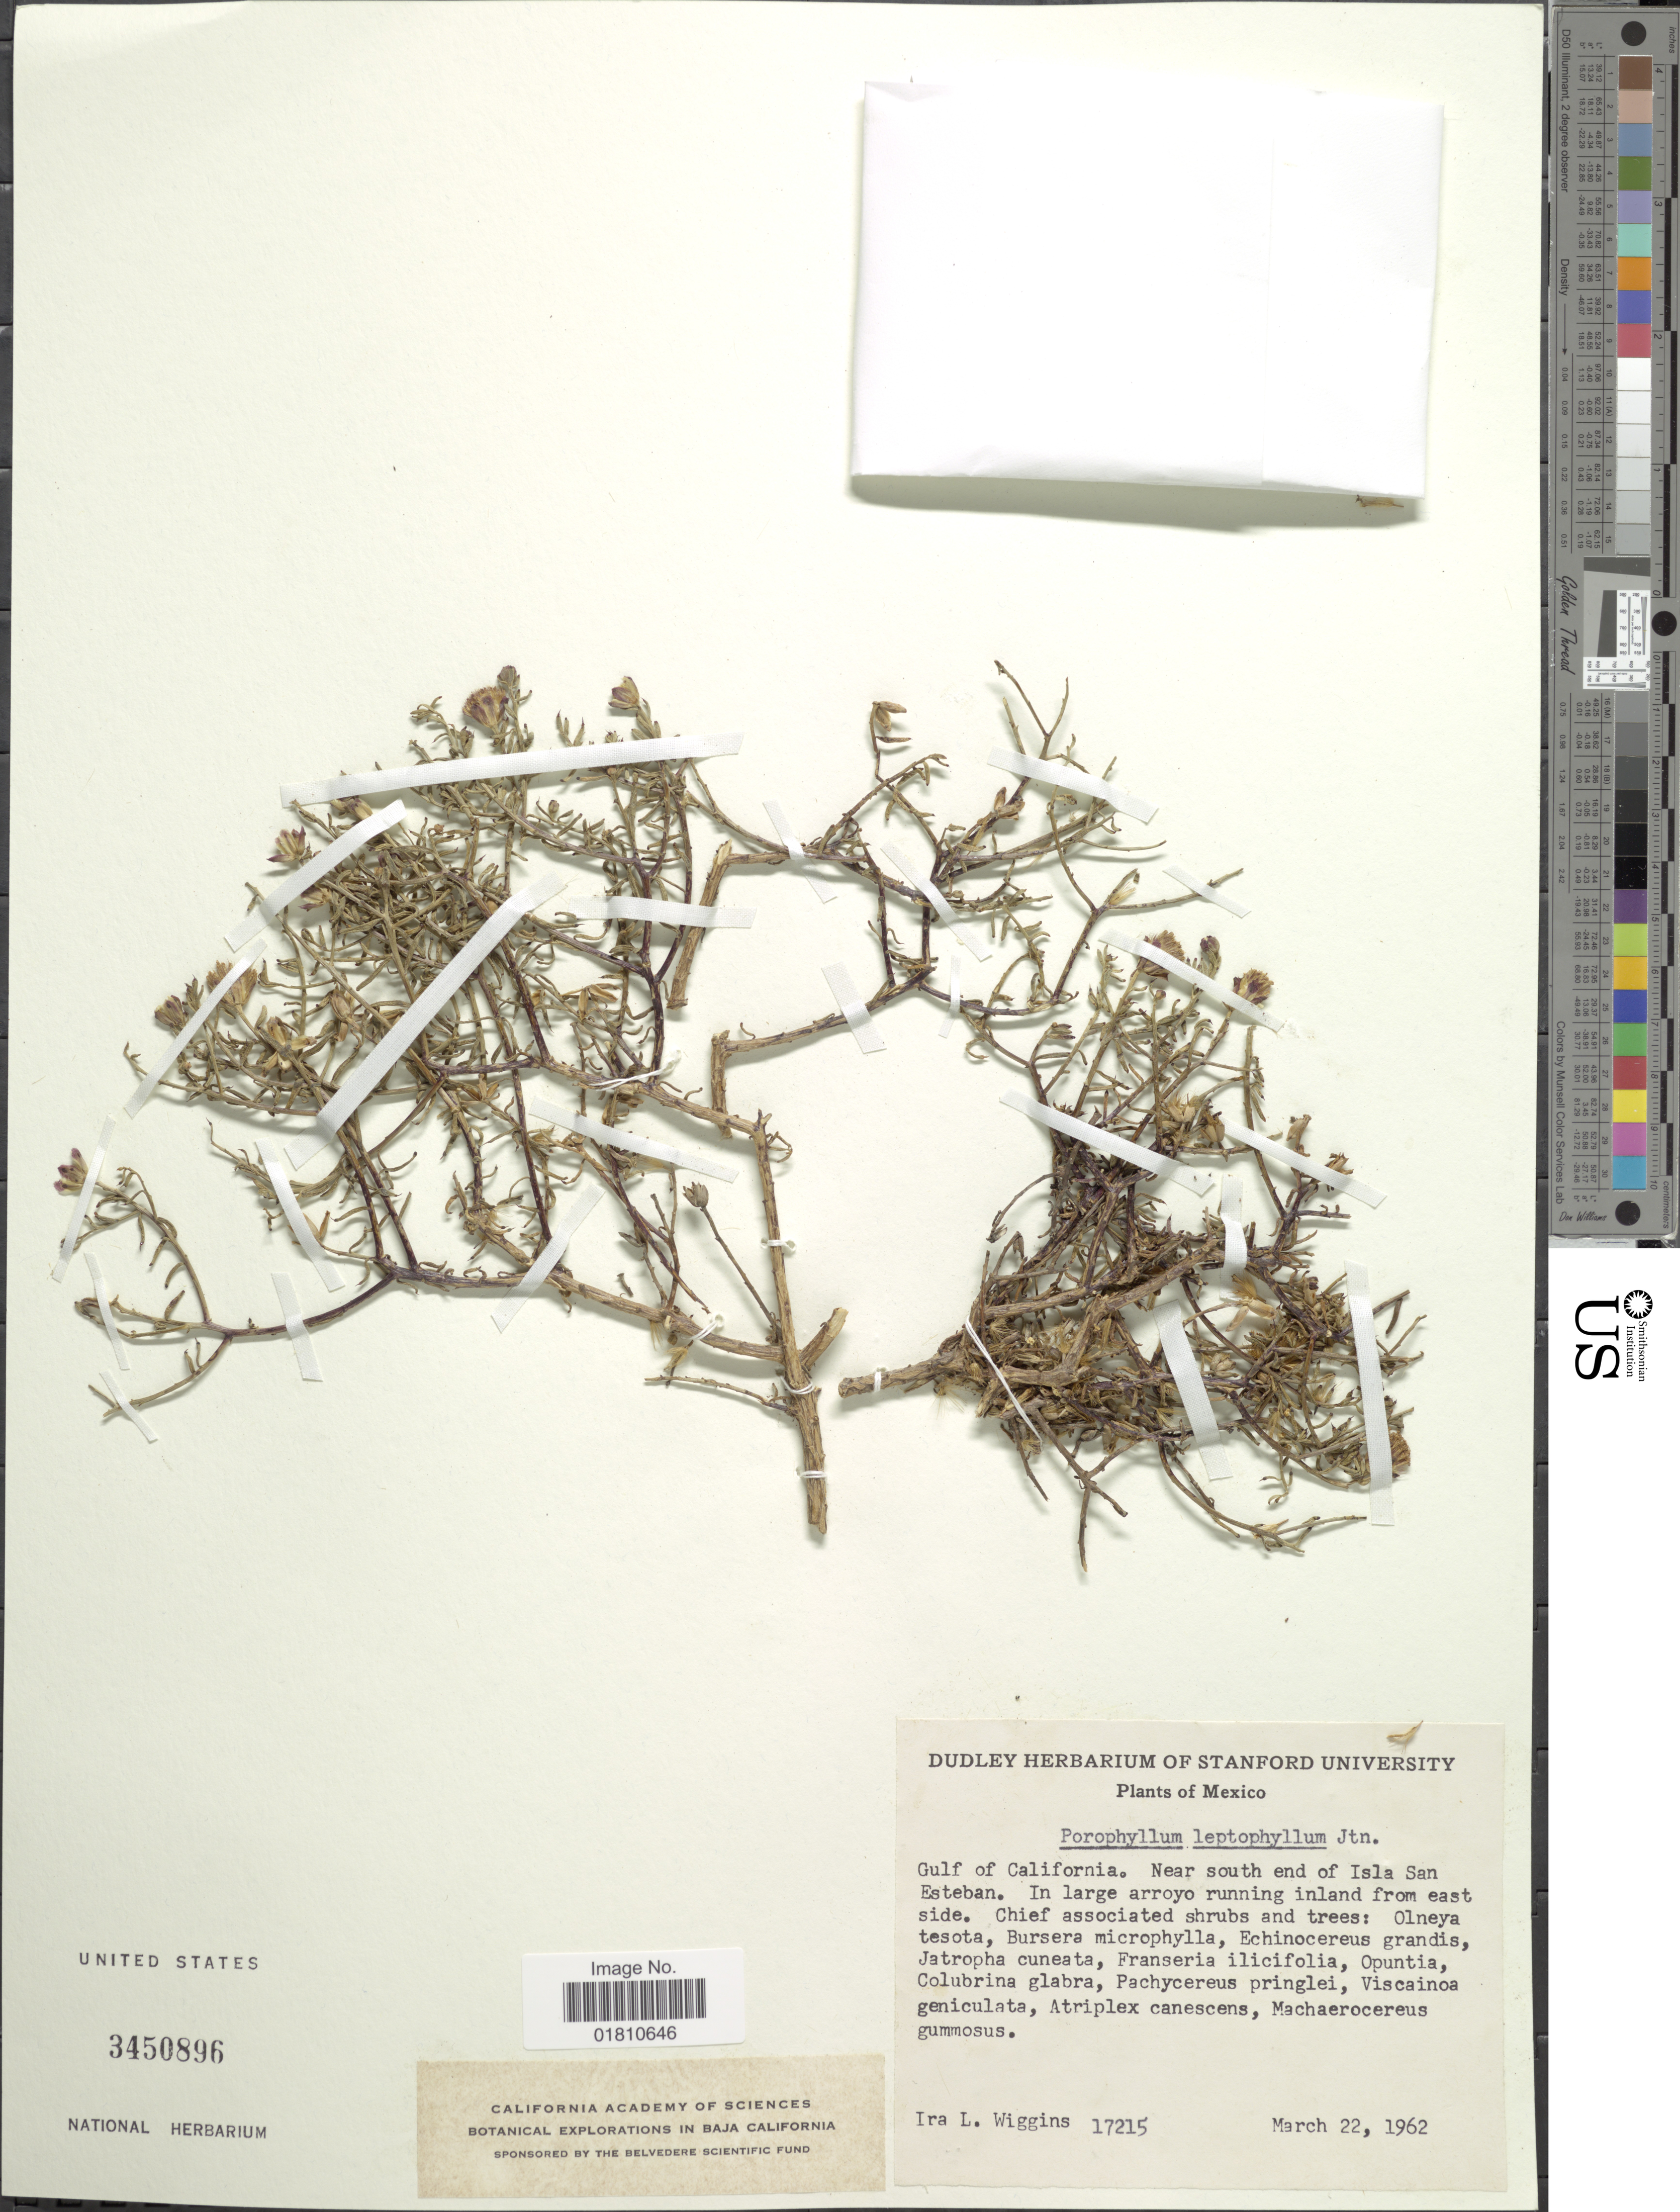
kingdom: Plantae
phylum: Tracheophyta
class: Magnoliopsida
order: Asterales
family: Asteraceae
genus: Bajacalia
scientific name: Bajacalia crassifolia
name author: (S. Watson) Loockerman et al.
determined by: Anzuinelli, M.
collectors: I. L. Wiggins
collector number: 17215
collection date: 1962-03-22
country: Mexico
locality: Gulf of California, near south end of Isla San Esteban, in large arroyo running inland from easr side.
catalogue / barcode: US 3450896